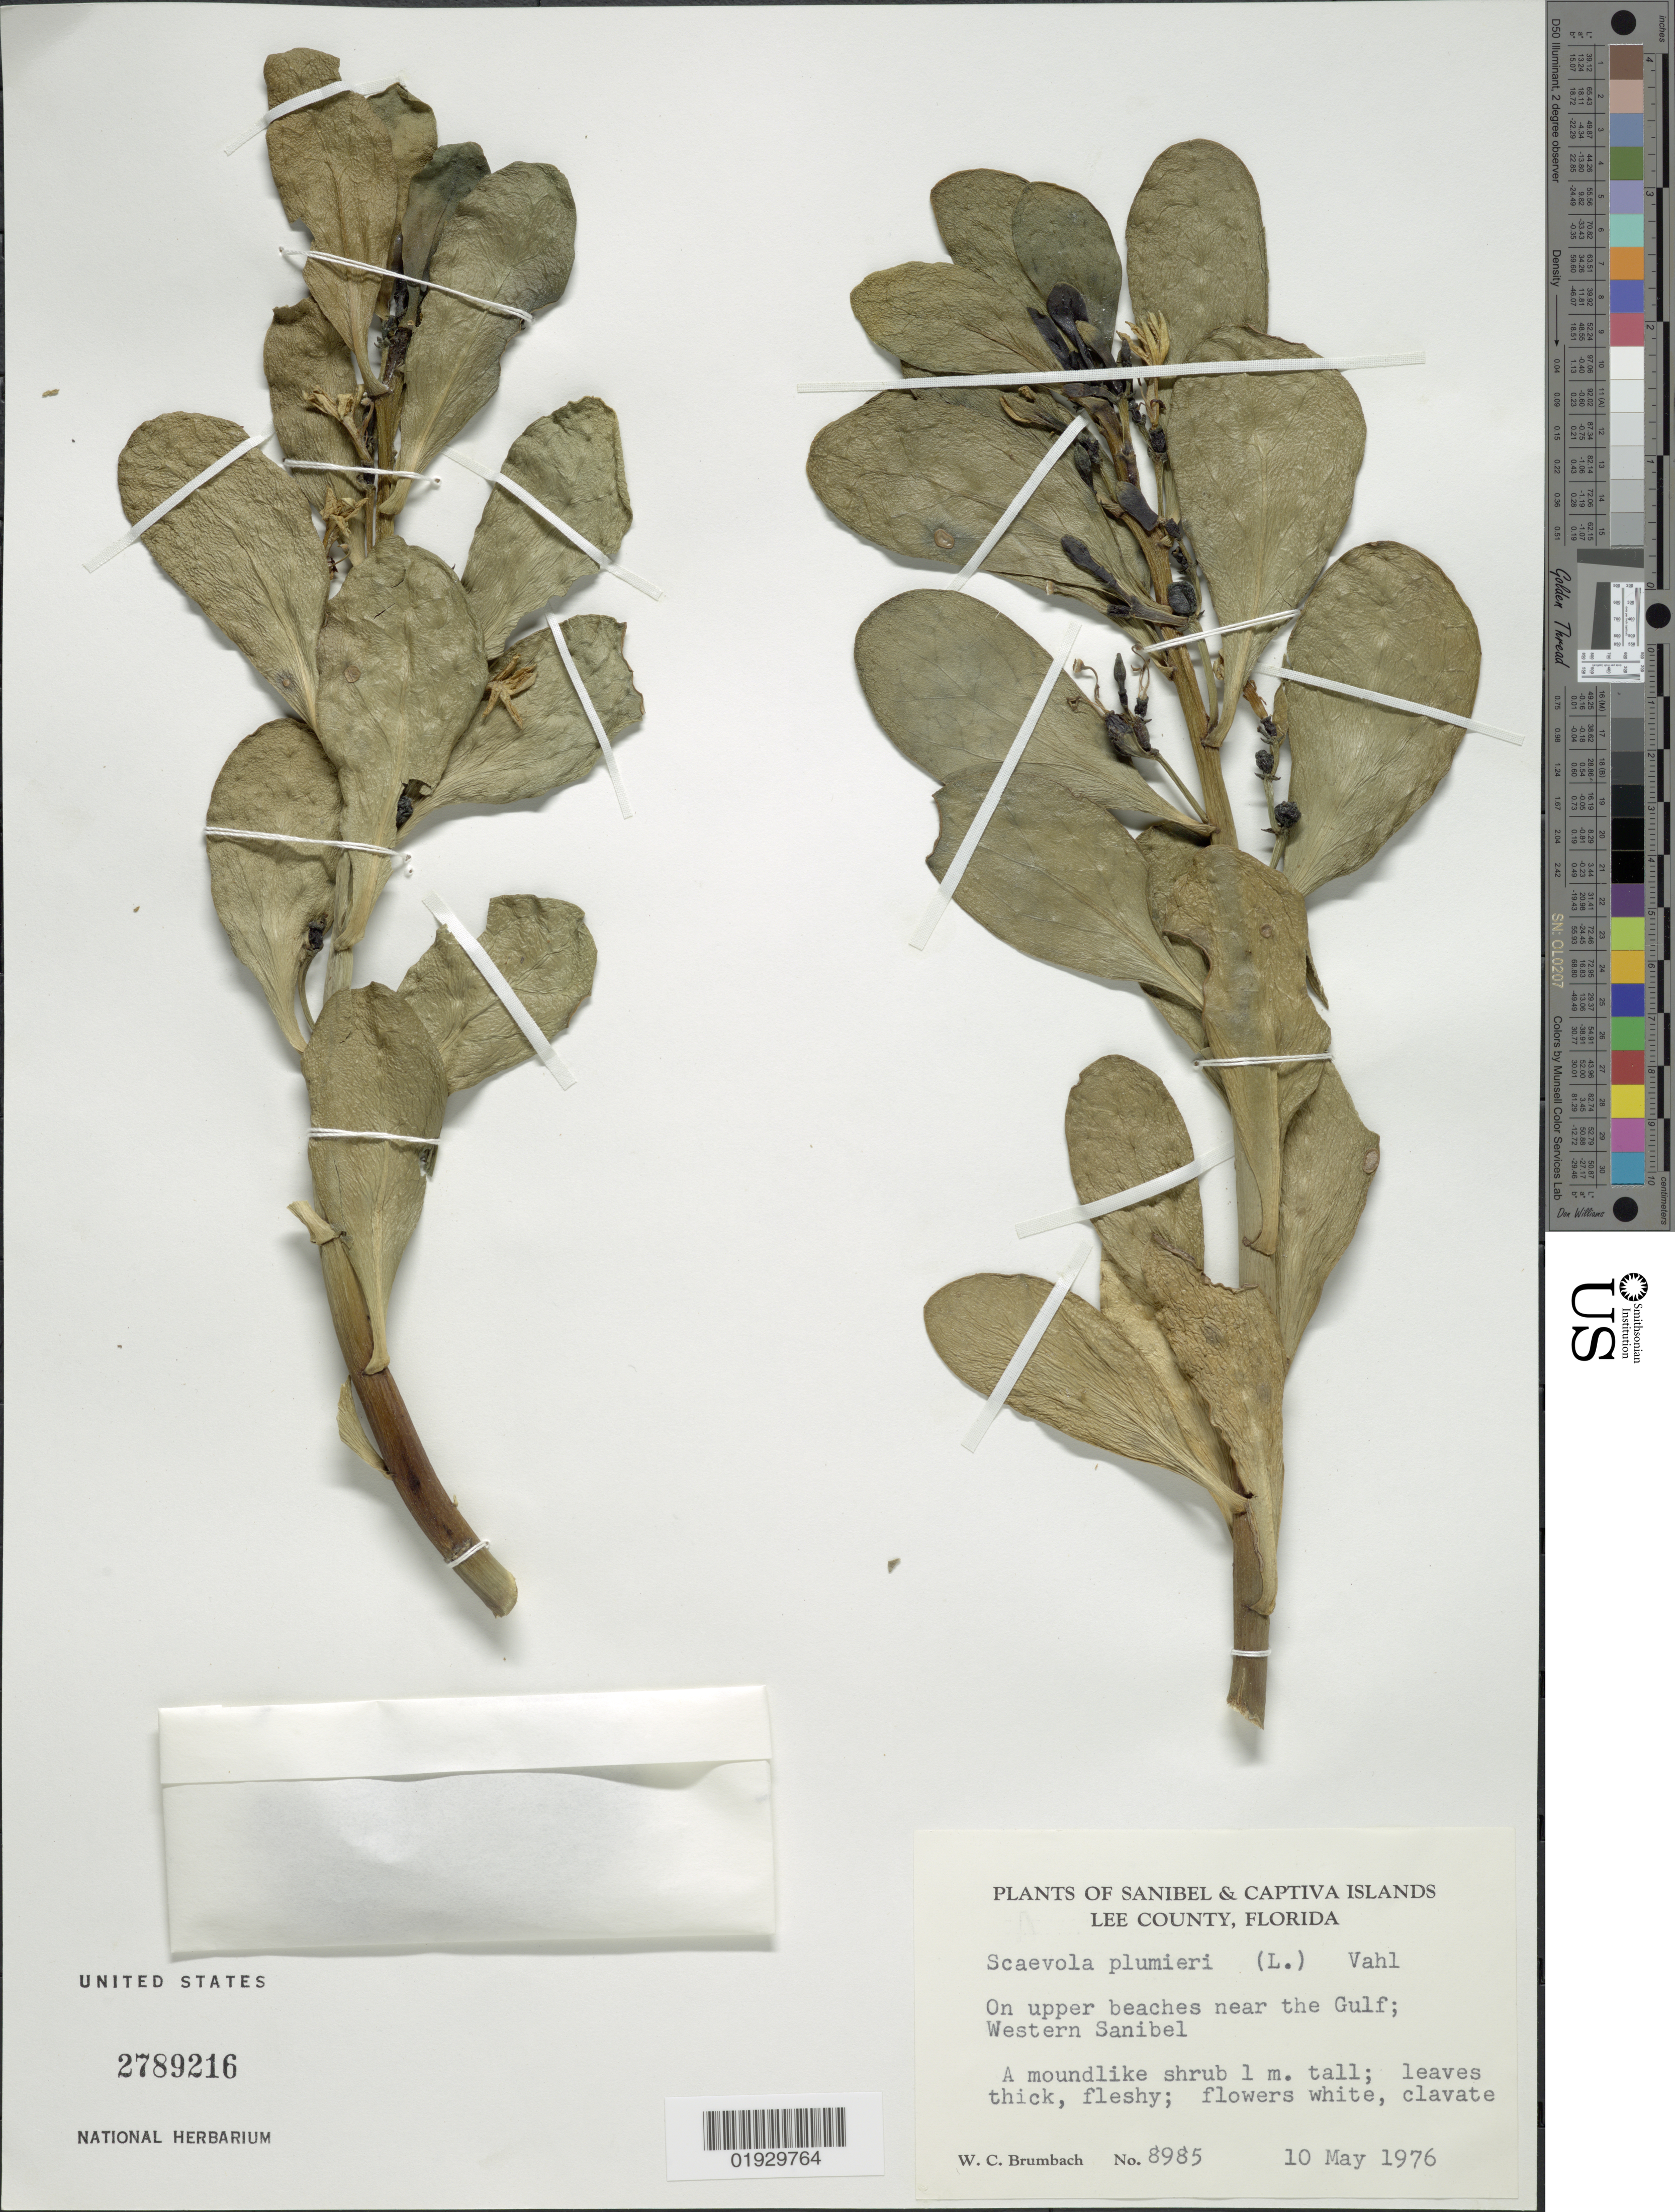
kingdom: Plantae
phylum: Tracheophyta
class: Magnoliopsida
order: Asterales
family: Goodeniaceae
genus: Scaevola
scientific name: Scaevola plumieri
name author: (L.) Vahl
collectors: W. C. Brumbach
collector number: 8985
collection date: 1976-05-10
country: United States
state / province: Florida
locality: Sanibel & Captiva Islands. Lee County. On upper beaches near the Gulf; Western Sanibel.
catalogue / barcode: US 2789216